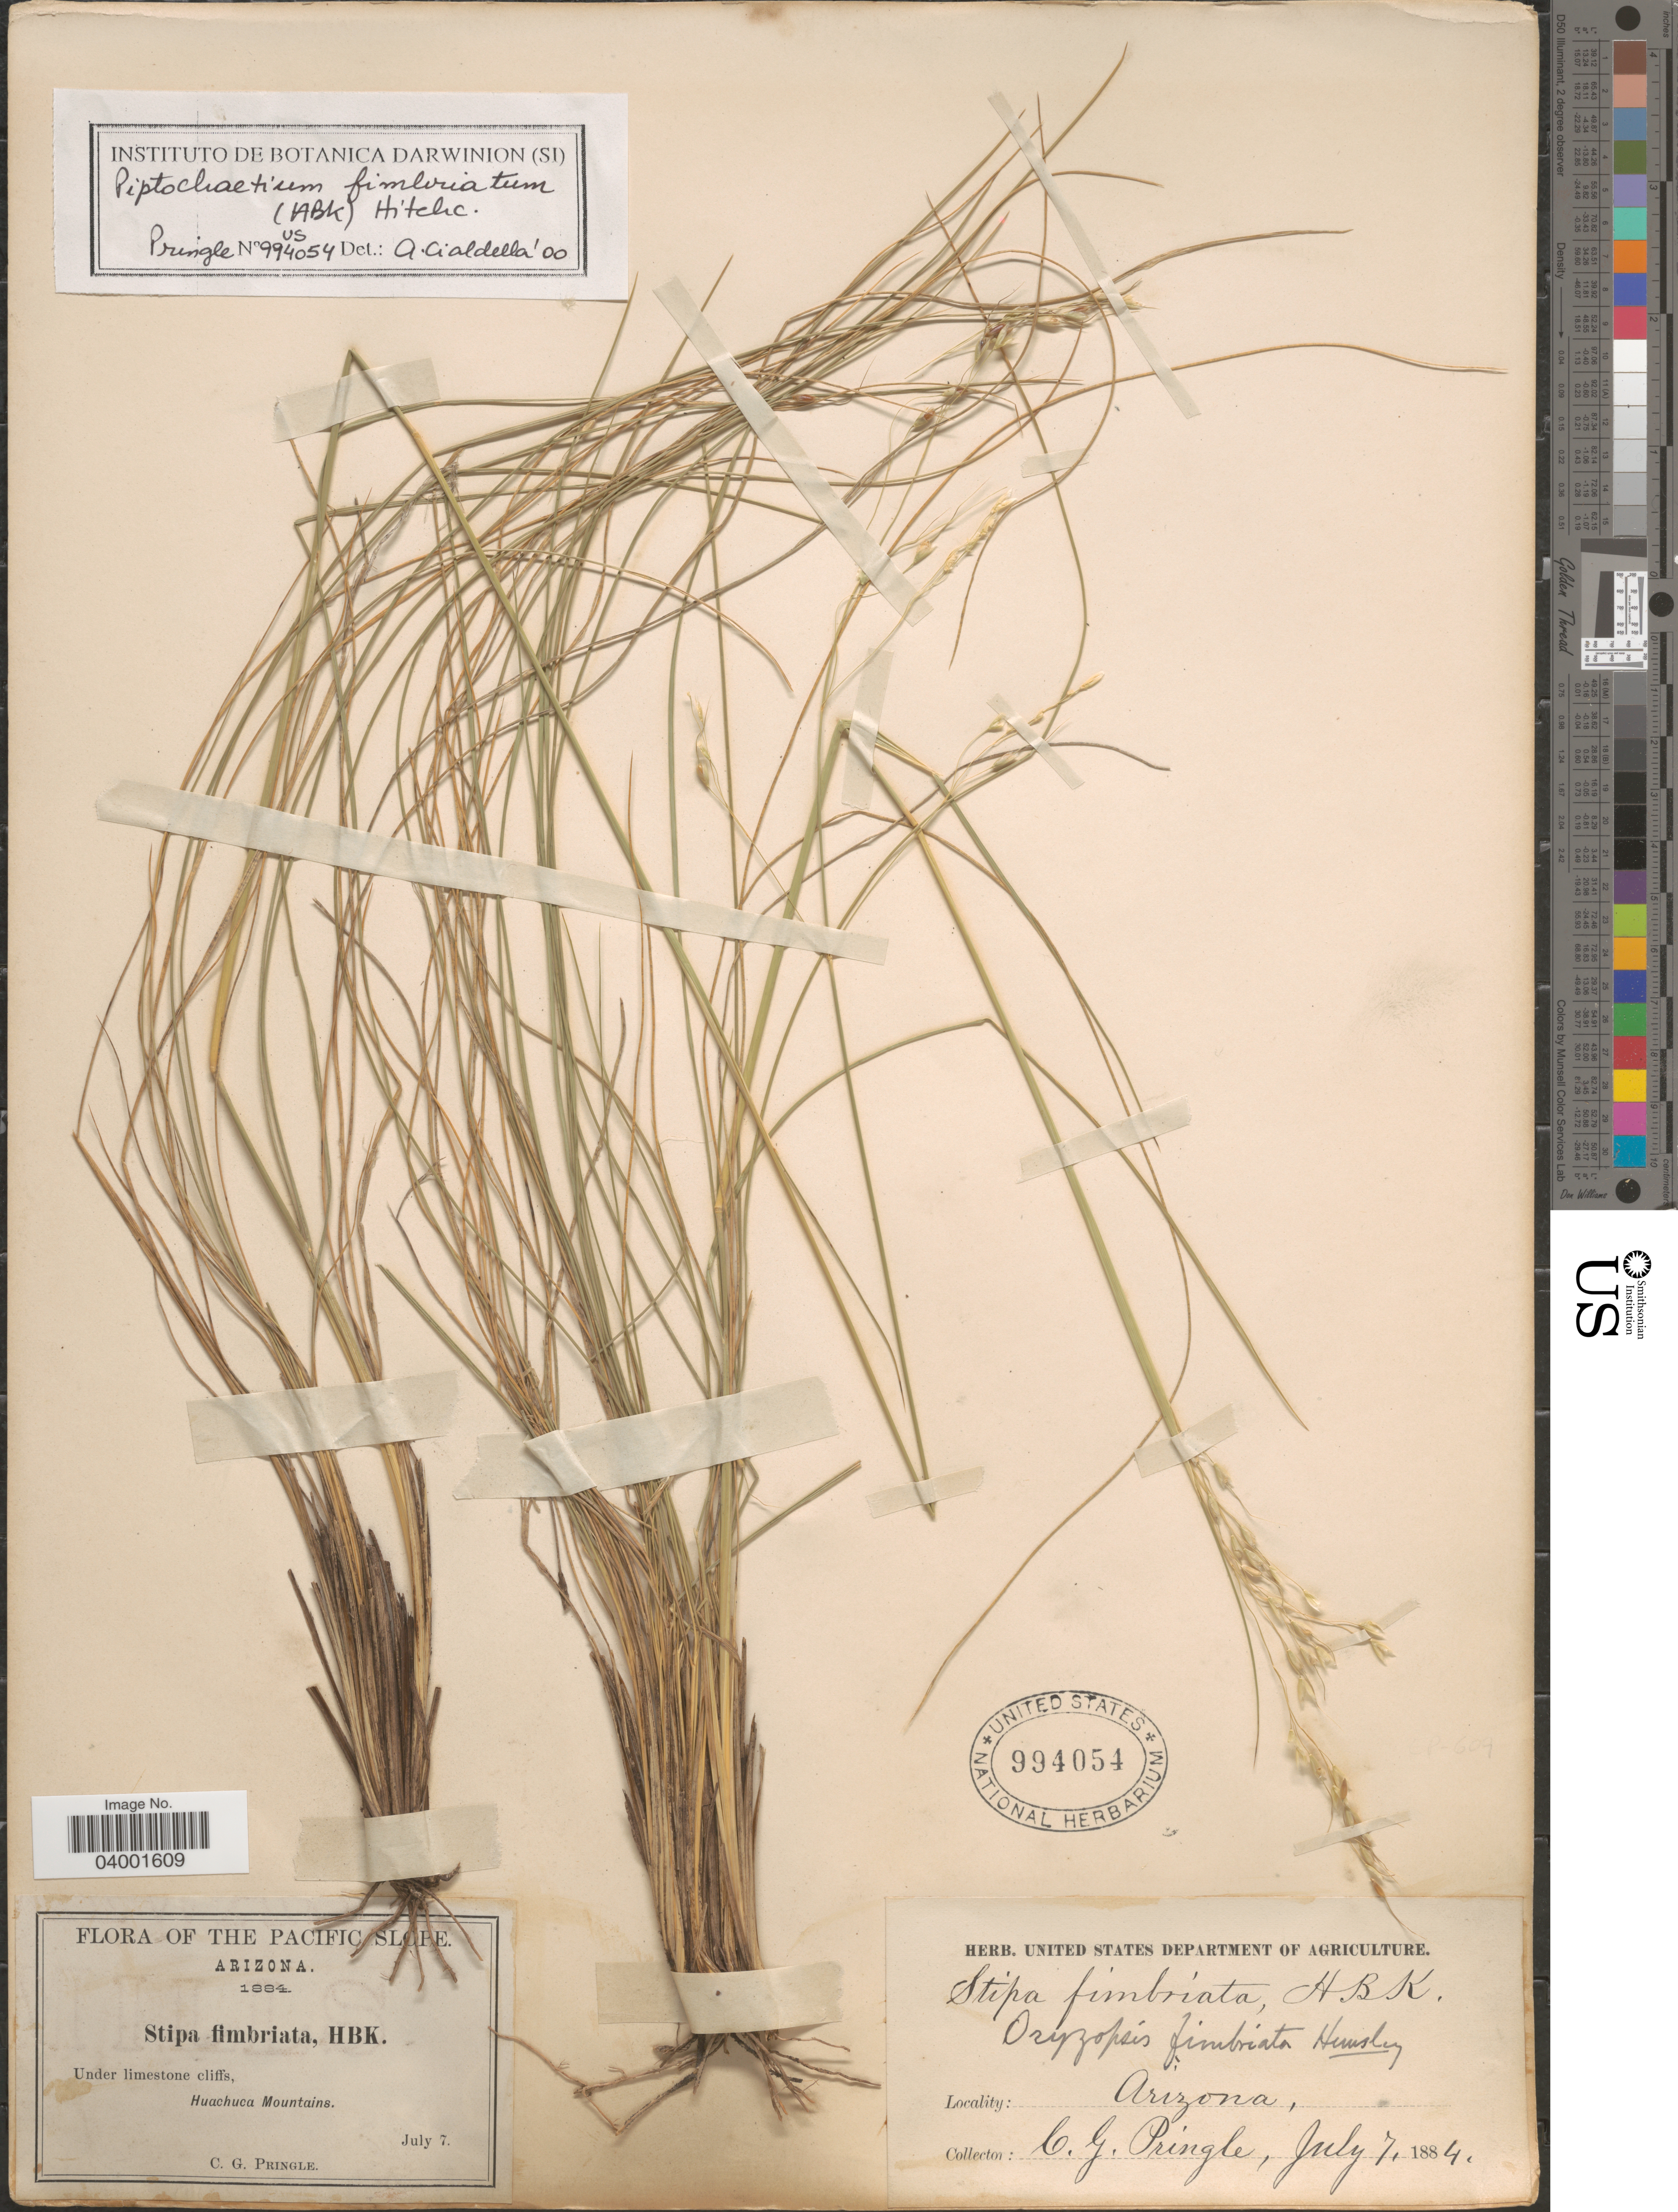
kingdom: Plantae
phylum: Tracheophyta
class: Liliopsida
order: Poales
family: Poaceae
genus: Piptochaetium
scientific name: Piptochaetium fimbriatum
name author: (Kunth) Hitchc.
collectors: C. G. Pringle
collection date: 1884-07-07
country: United States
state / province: Arizona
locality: The Pacific Slope. Under limestone cliffs, Huachuca Mountains.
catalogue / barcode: US 994054